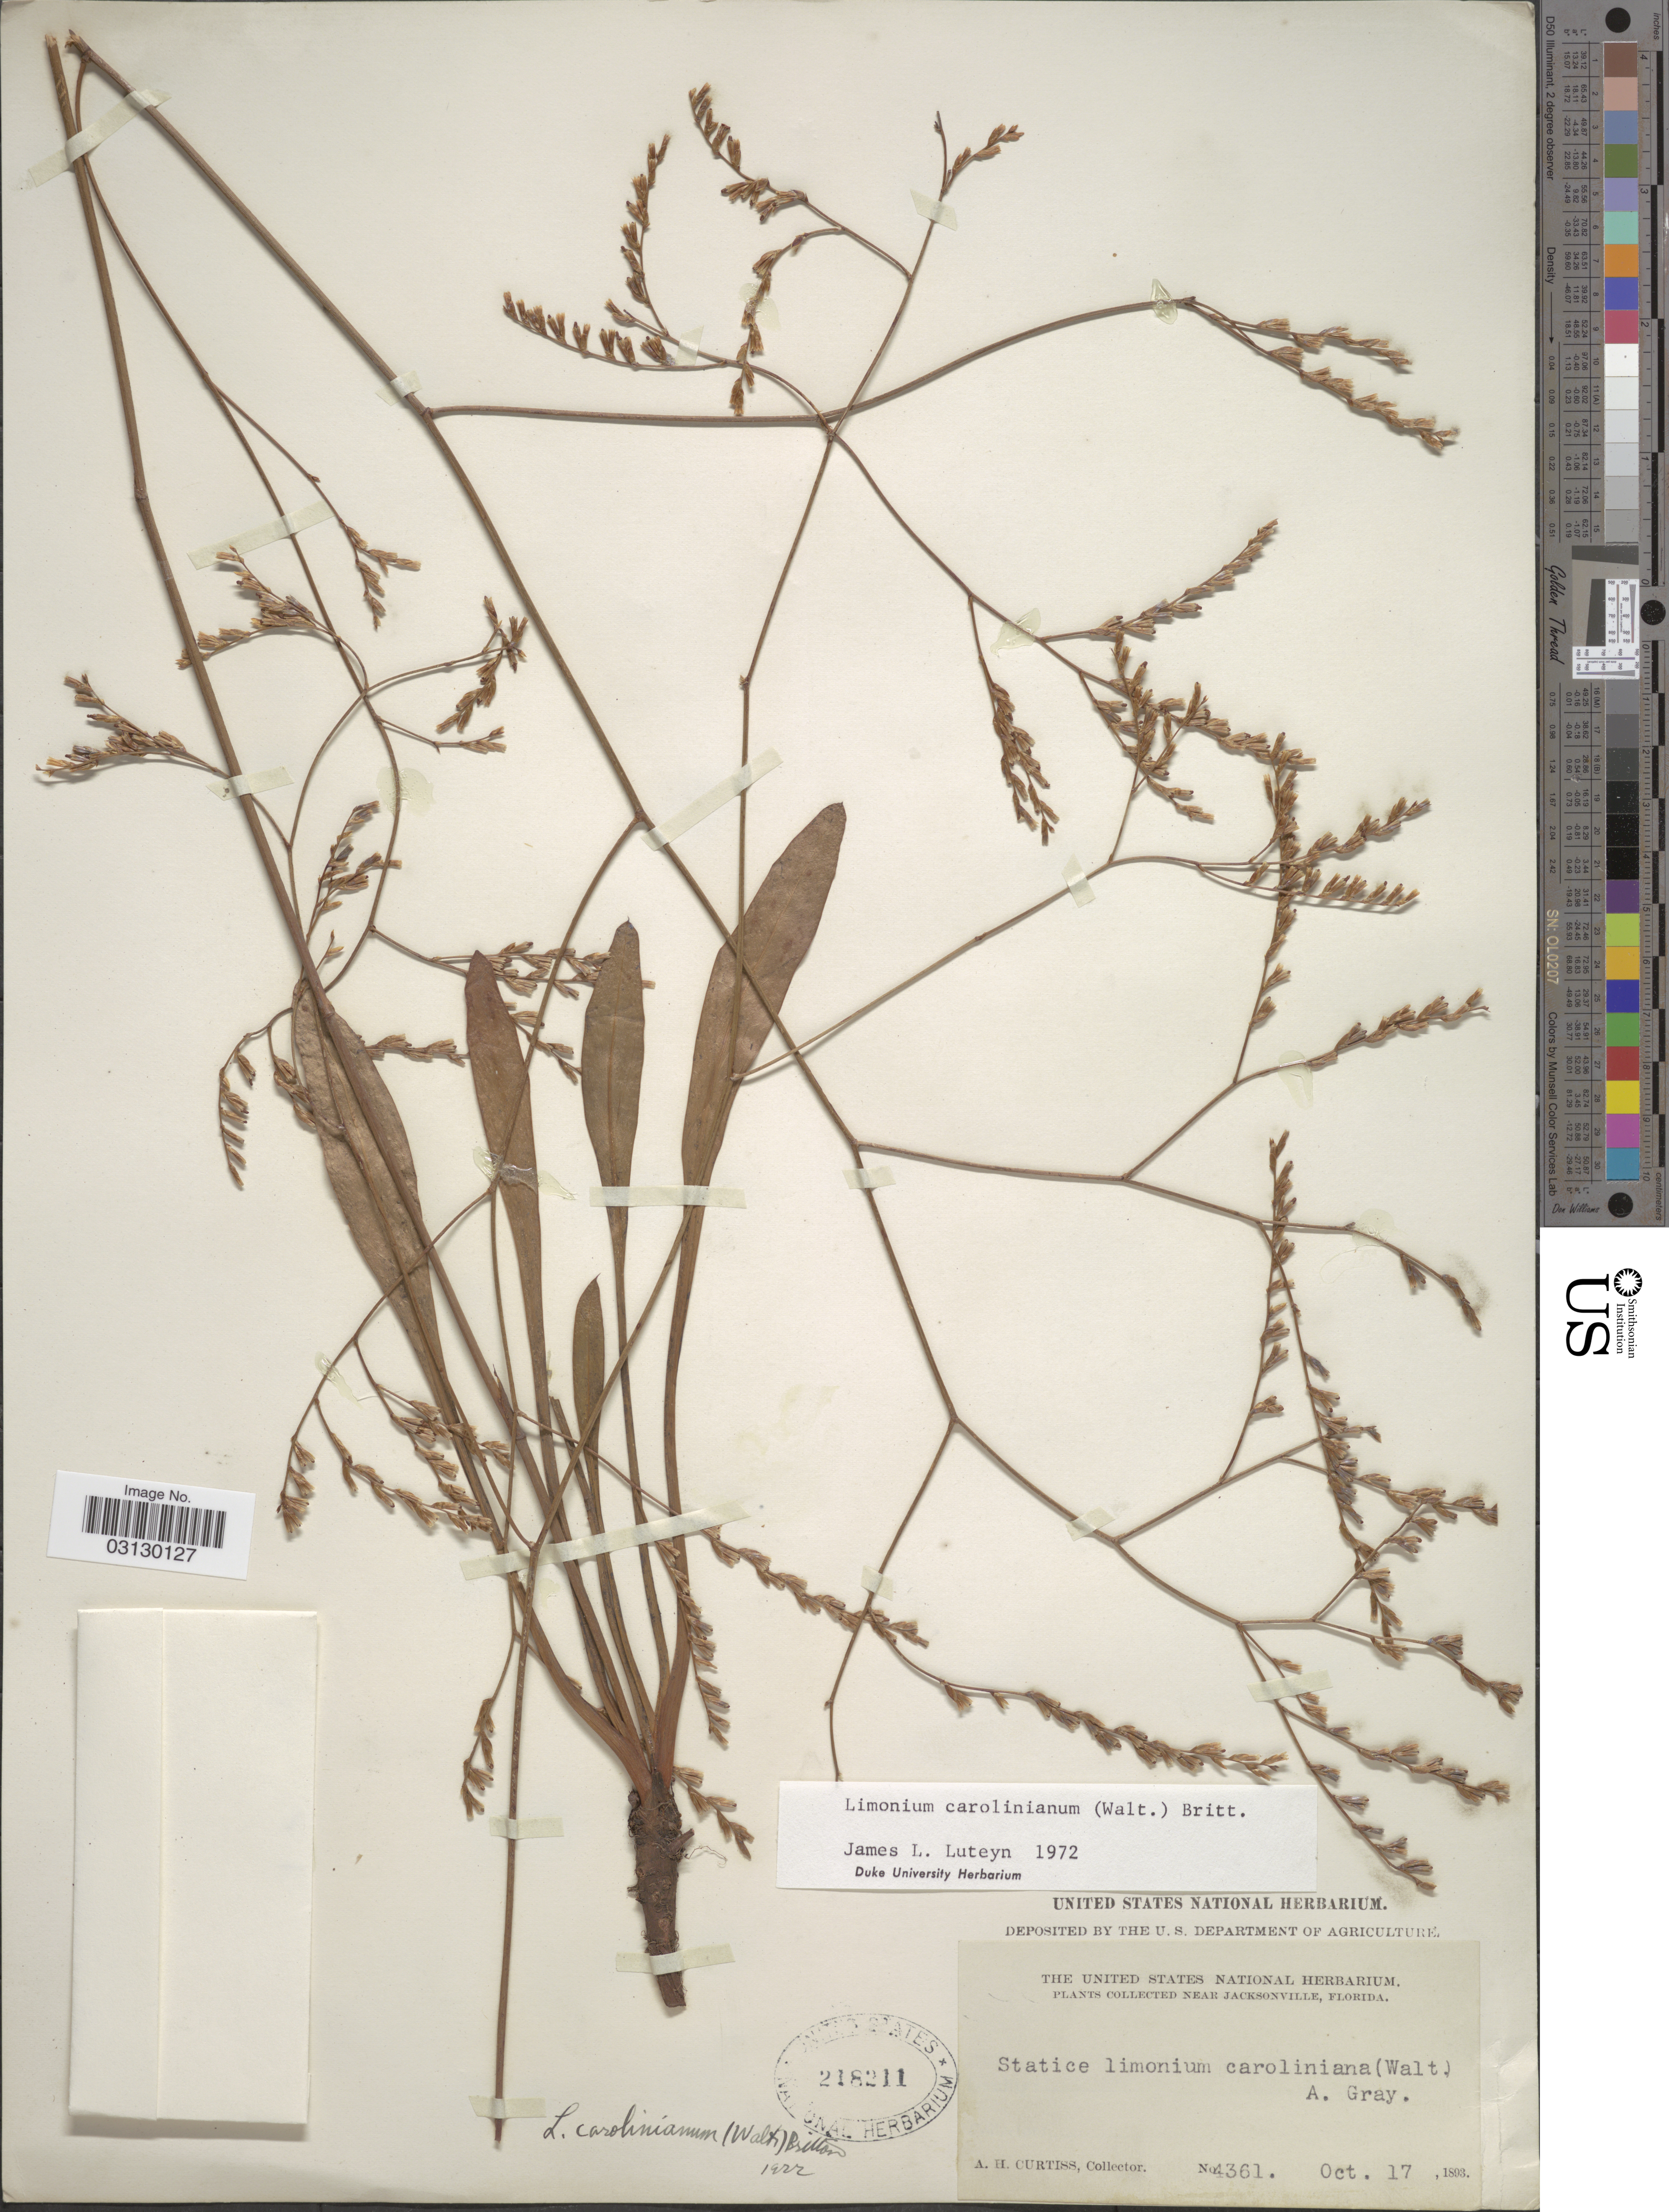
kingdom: Plantae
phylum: Tracheophyta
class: Magnoliopsida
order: Caryophyllales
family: Plumbaginaceae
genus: Limonium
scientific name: Limonium carolinianum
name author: (Walter) Britton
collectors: A. H. Curtiss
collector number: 4361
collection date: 1893-10-17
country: United States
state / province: Florida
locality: Near Jacksonville.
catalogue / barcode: US 218211